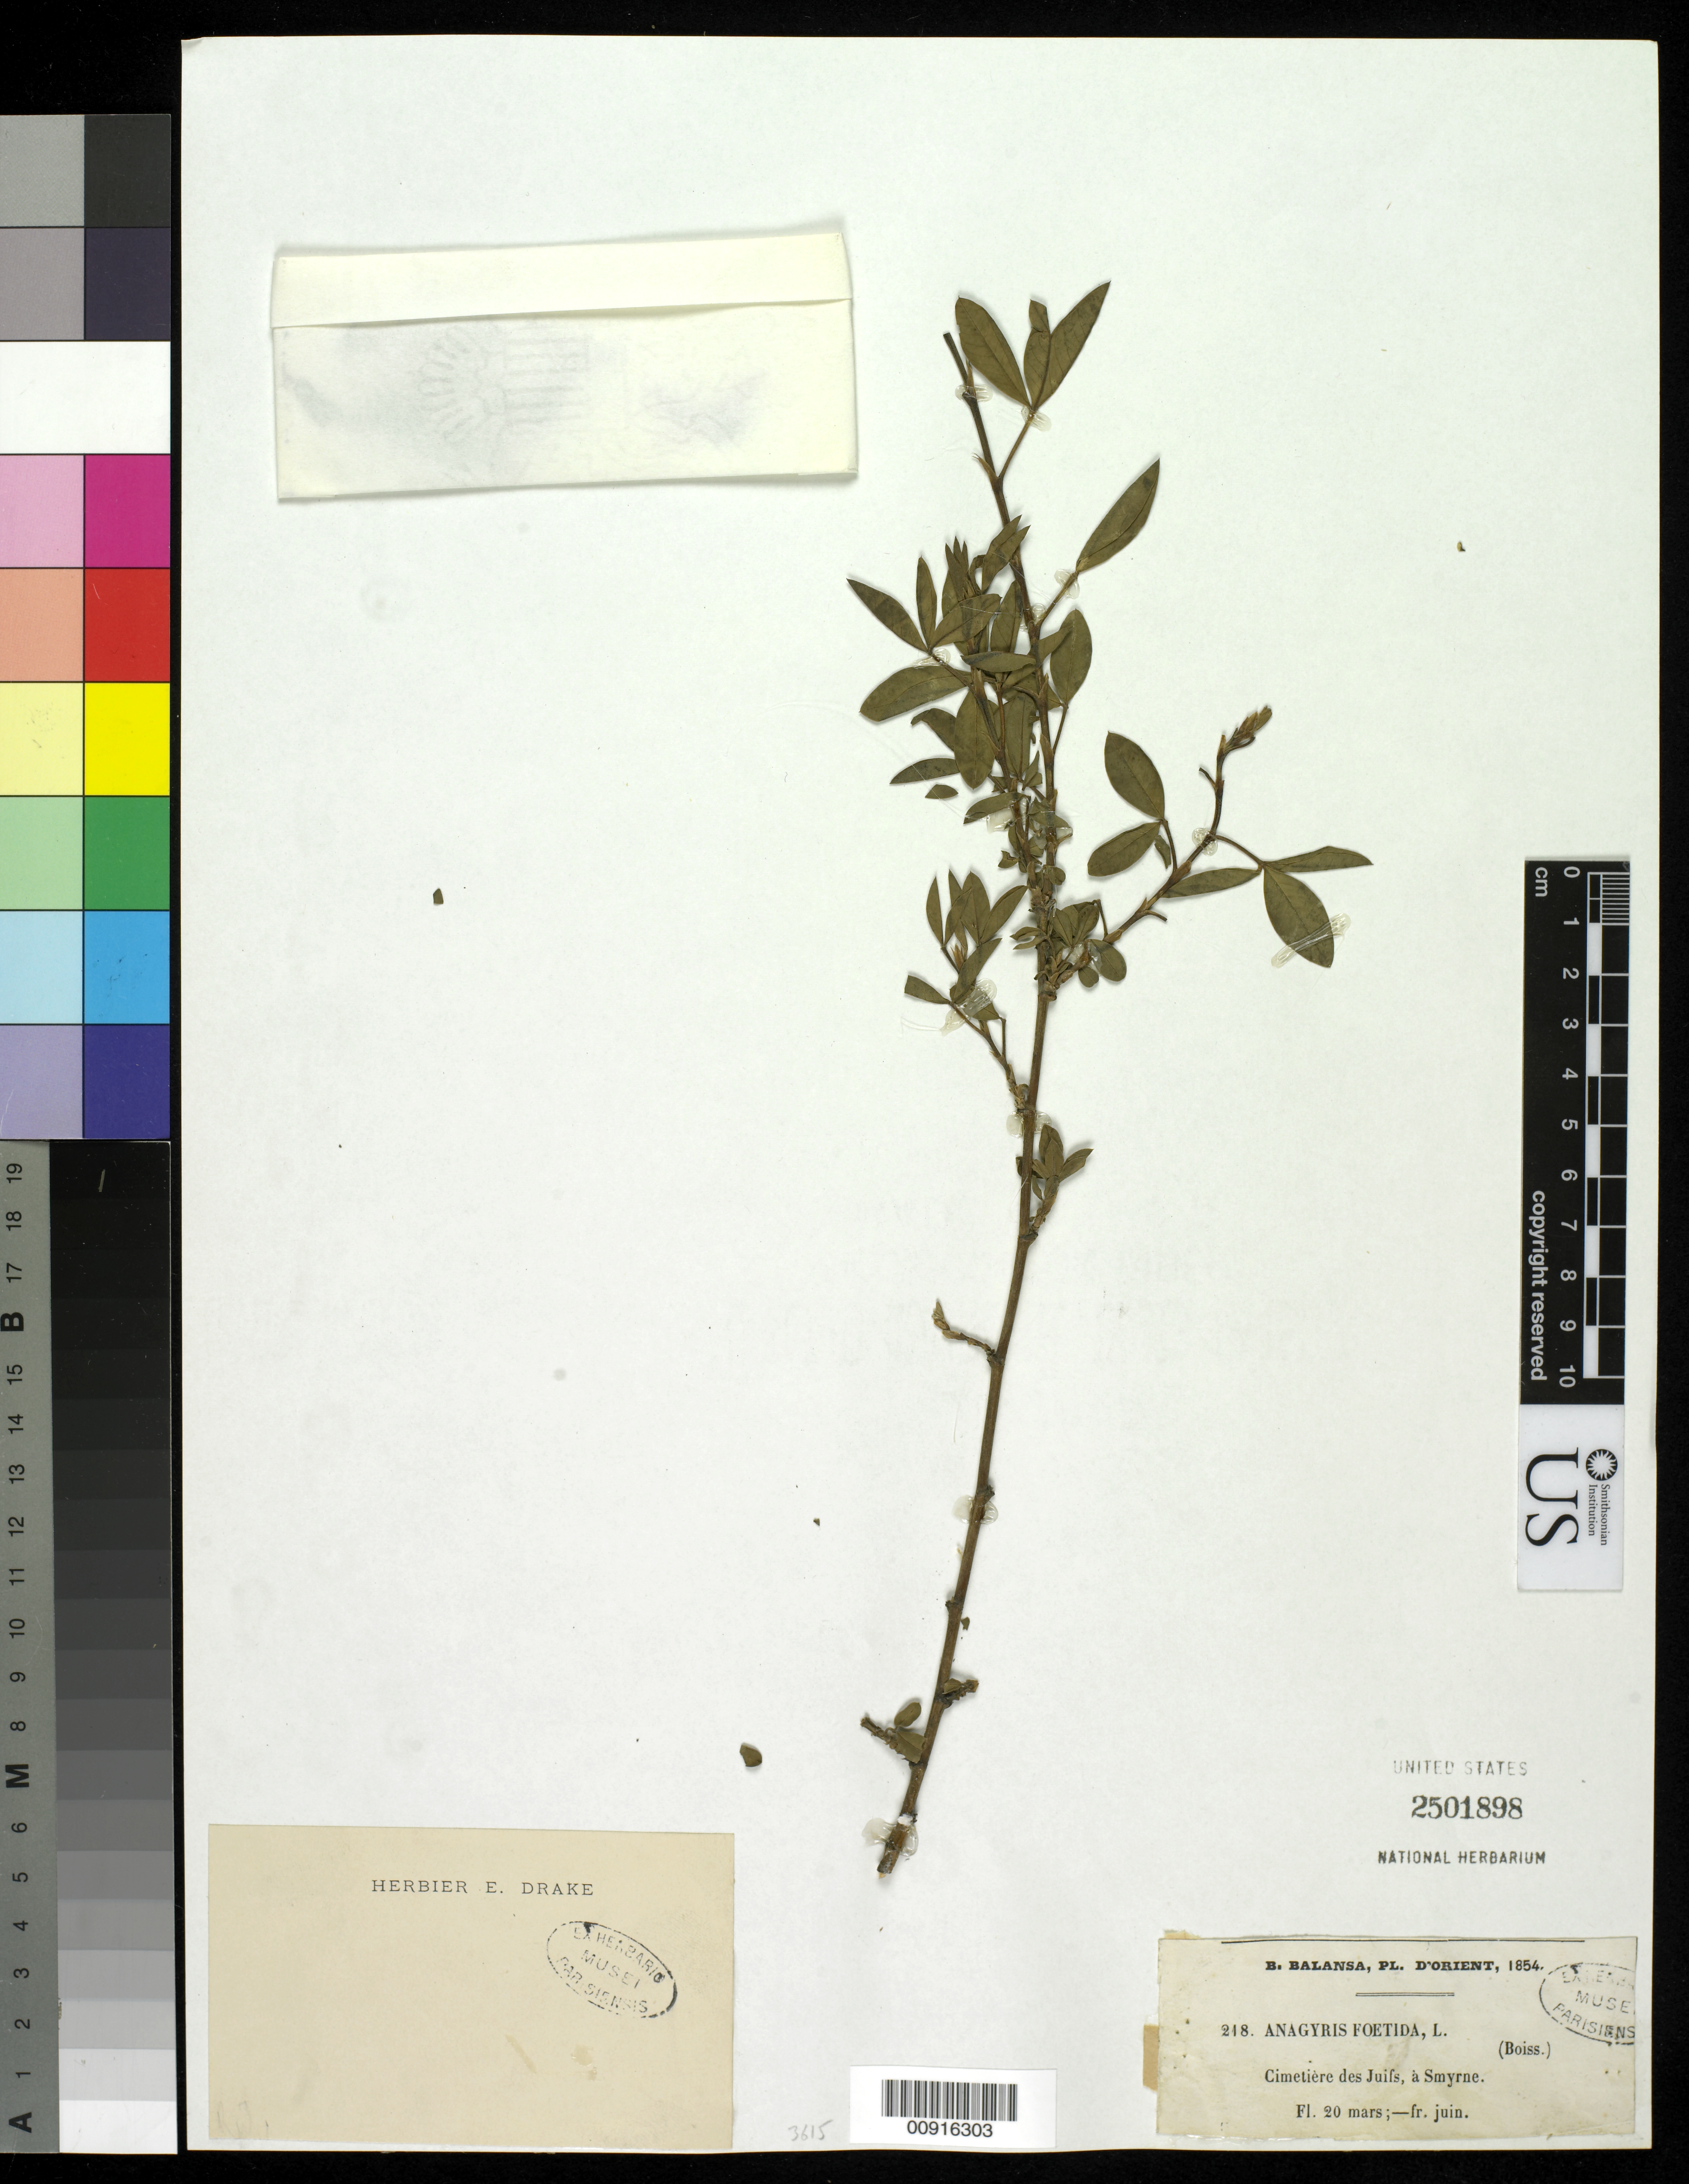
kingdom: Plantae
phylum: Tracheophyta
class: Magnoliopsida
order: Fabales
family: Fabaceae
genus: Anagyris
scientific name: Anagyris foetida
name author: L.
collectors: B. Balansa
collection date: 1854-03-20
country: Turkey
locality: Cimetiere des Juifs, a Smyrne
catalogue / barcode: US 2501898